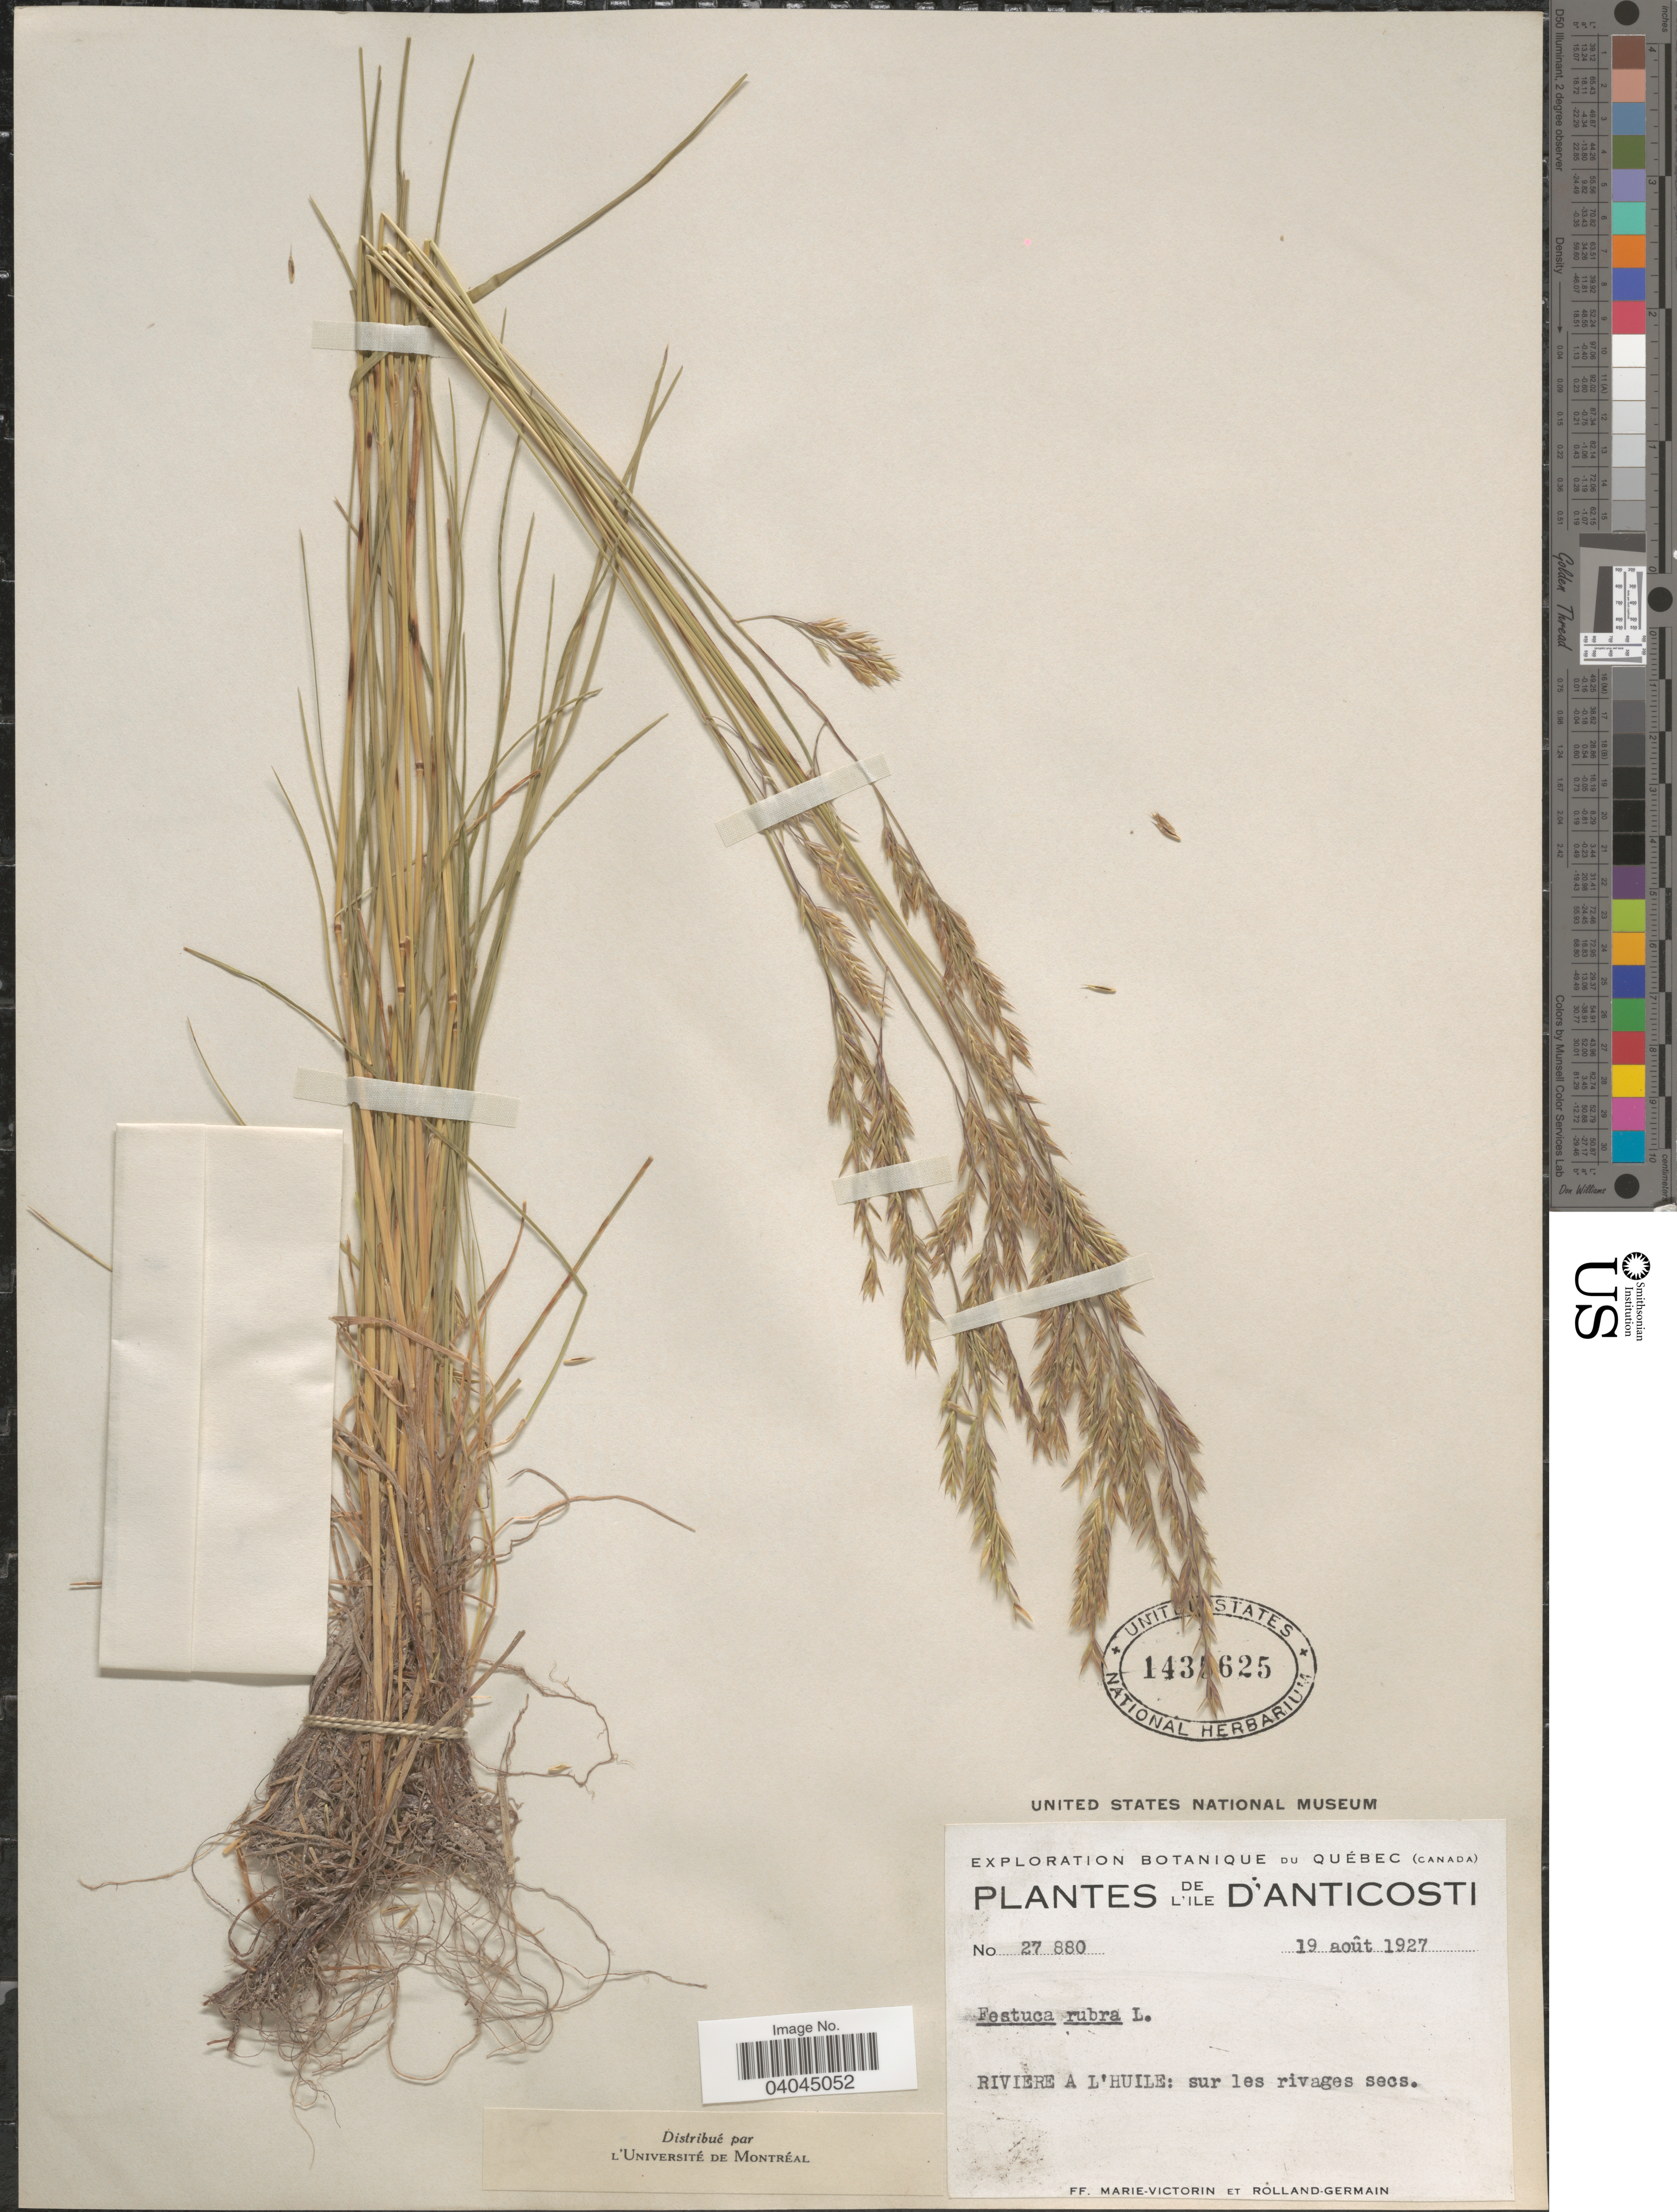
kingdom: Plantae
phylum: Tracheophyta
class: Liliopsida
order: Poales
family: Poaceae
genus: Festuca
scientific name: Festuca rubra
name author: L.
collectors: F. Marie-Victorin & Rolland-Germain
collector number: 27880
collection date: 1927-08-19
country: Canada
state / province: Quebec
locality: L'ile D'Anticosti. Riviere a L'Huile: sur les rivages secs.